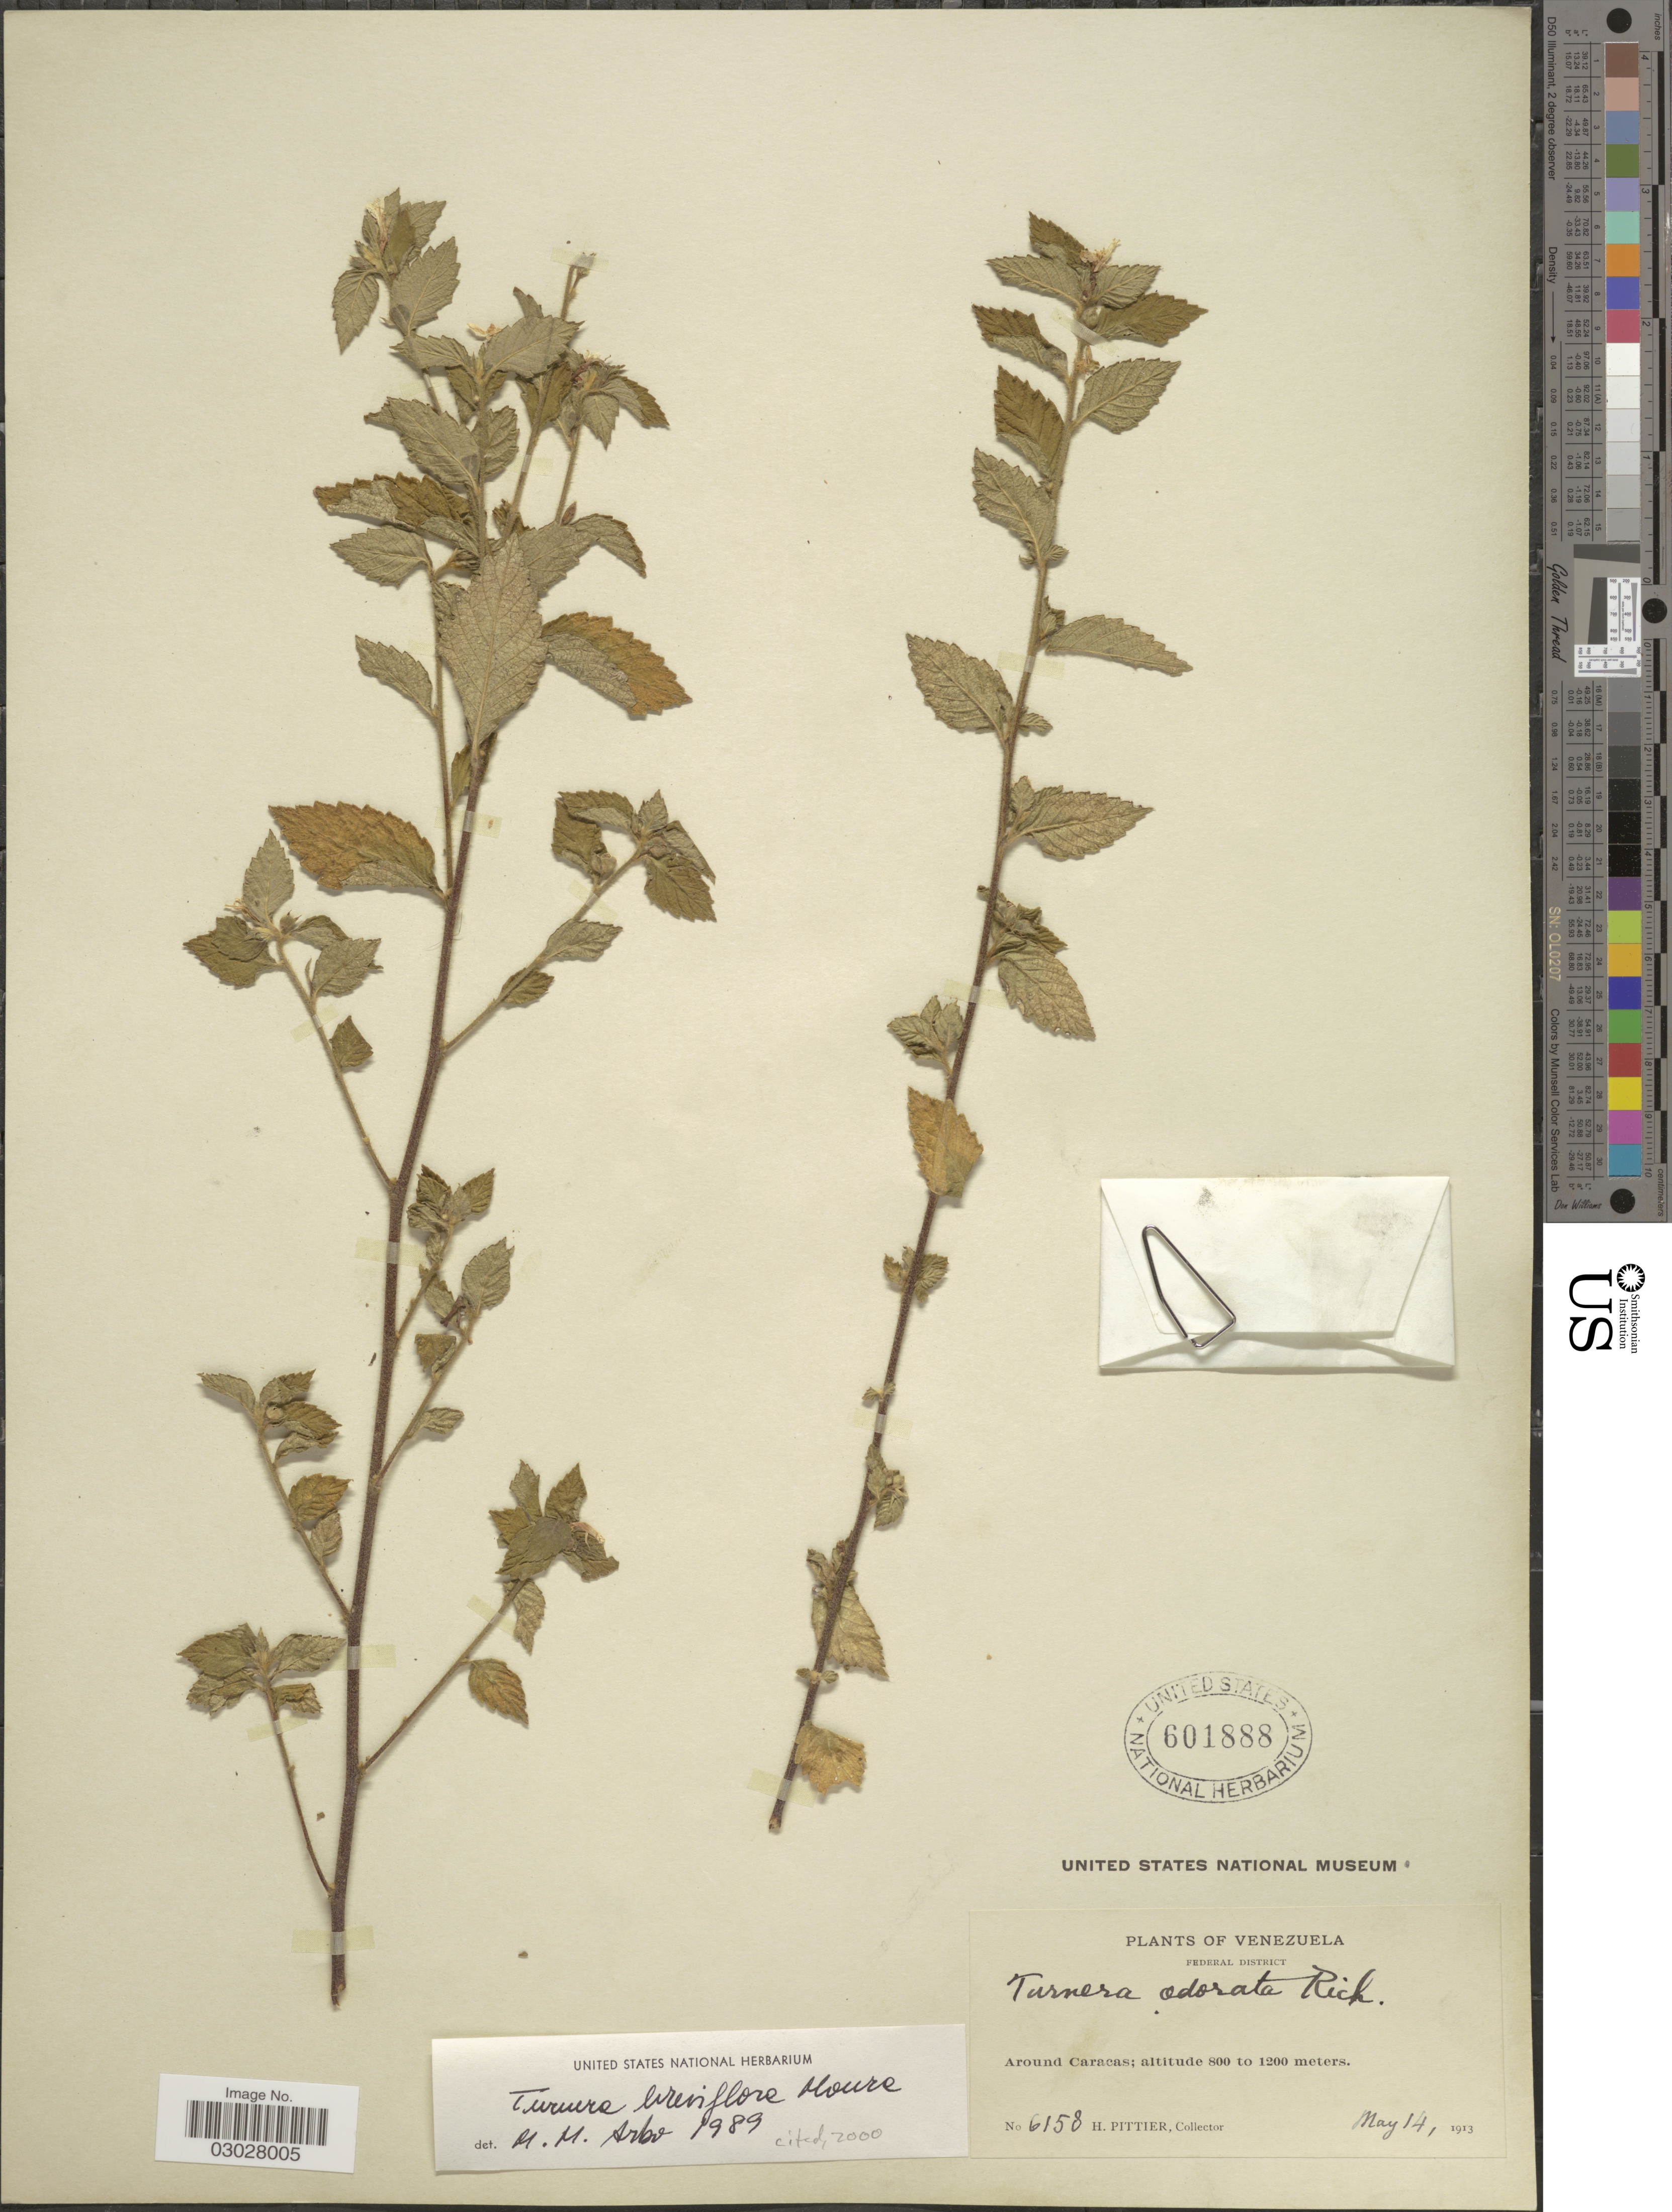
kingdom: Plantae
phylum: Tracheophyta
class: Magnoliopsida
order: Malpighiales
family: Turneraceae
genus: Turnera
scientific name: Turnera breviflora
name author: Moura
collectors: H. F. Pittier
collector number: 6158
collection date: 1913-05-14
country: Venezuela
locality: Federal District. Around Caracas.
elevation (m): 800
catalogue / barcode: US 601888